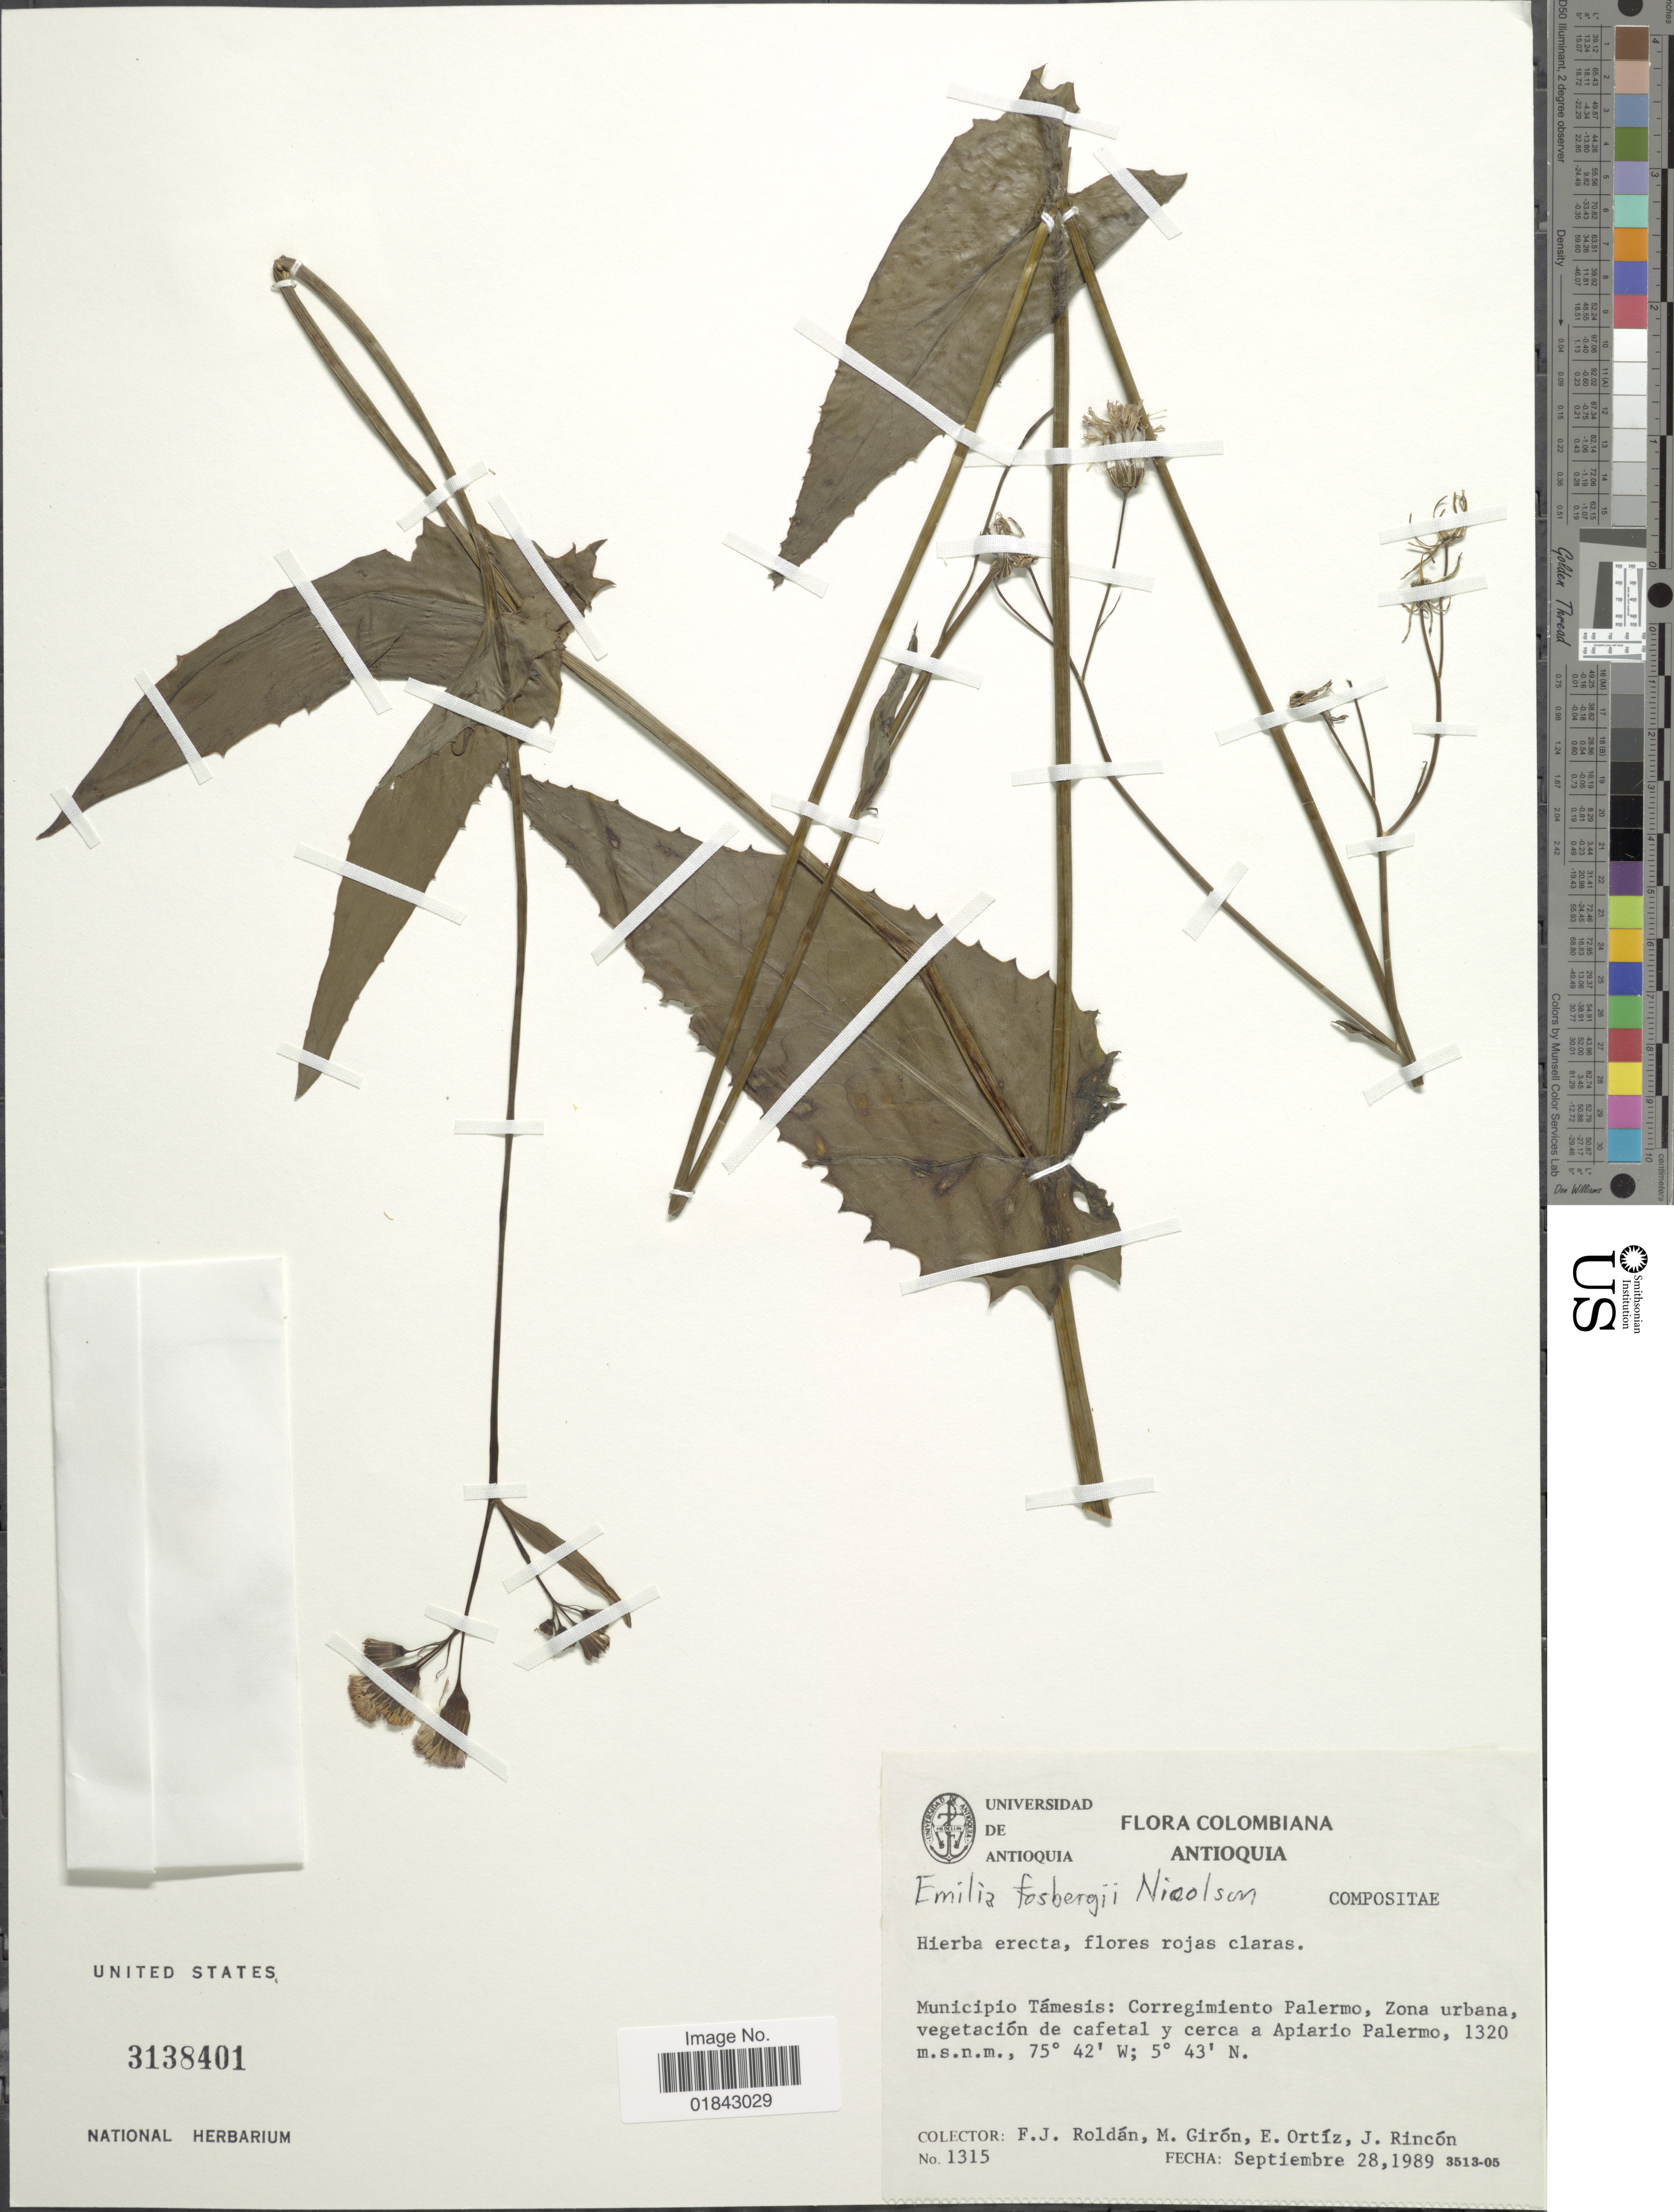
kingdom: Plantae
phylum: Tracheophyta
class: Magnoliopsida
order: Asterales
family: Asteraceae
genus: Emilia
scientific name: Emilia fosbergii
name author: Nicolson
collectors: F. J. Roldán, M. Girón, E. Ortíz & J. Rincón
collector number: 1315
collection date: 1989-09-28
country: Colombia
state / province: Antioquia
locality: Municipio Támesis: Corregimiento Palermo, Zona urbana, vegetación de cafetal y cerca a Apiario Palermo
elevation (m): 1320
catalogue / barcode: US 3138401